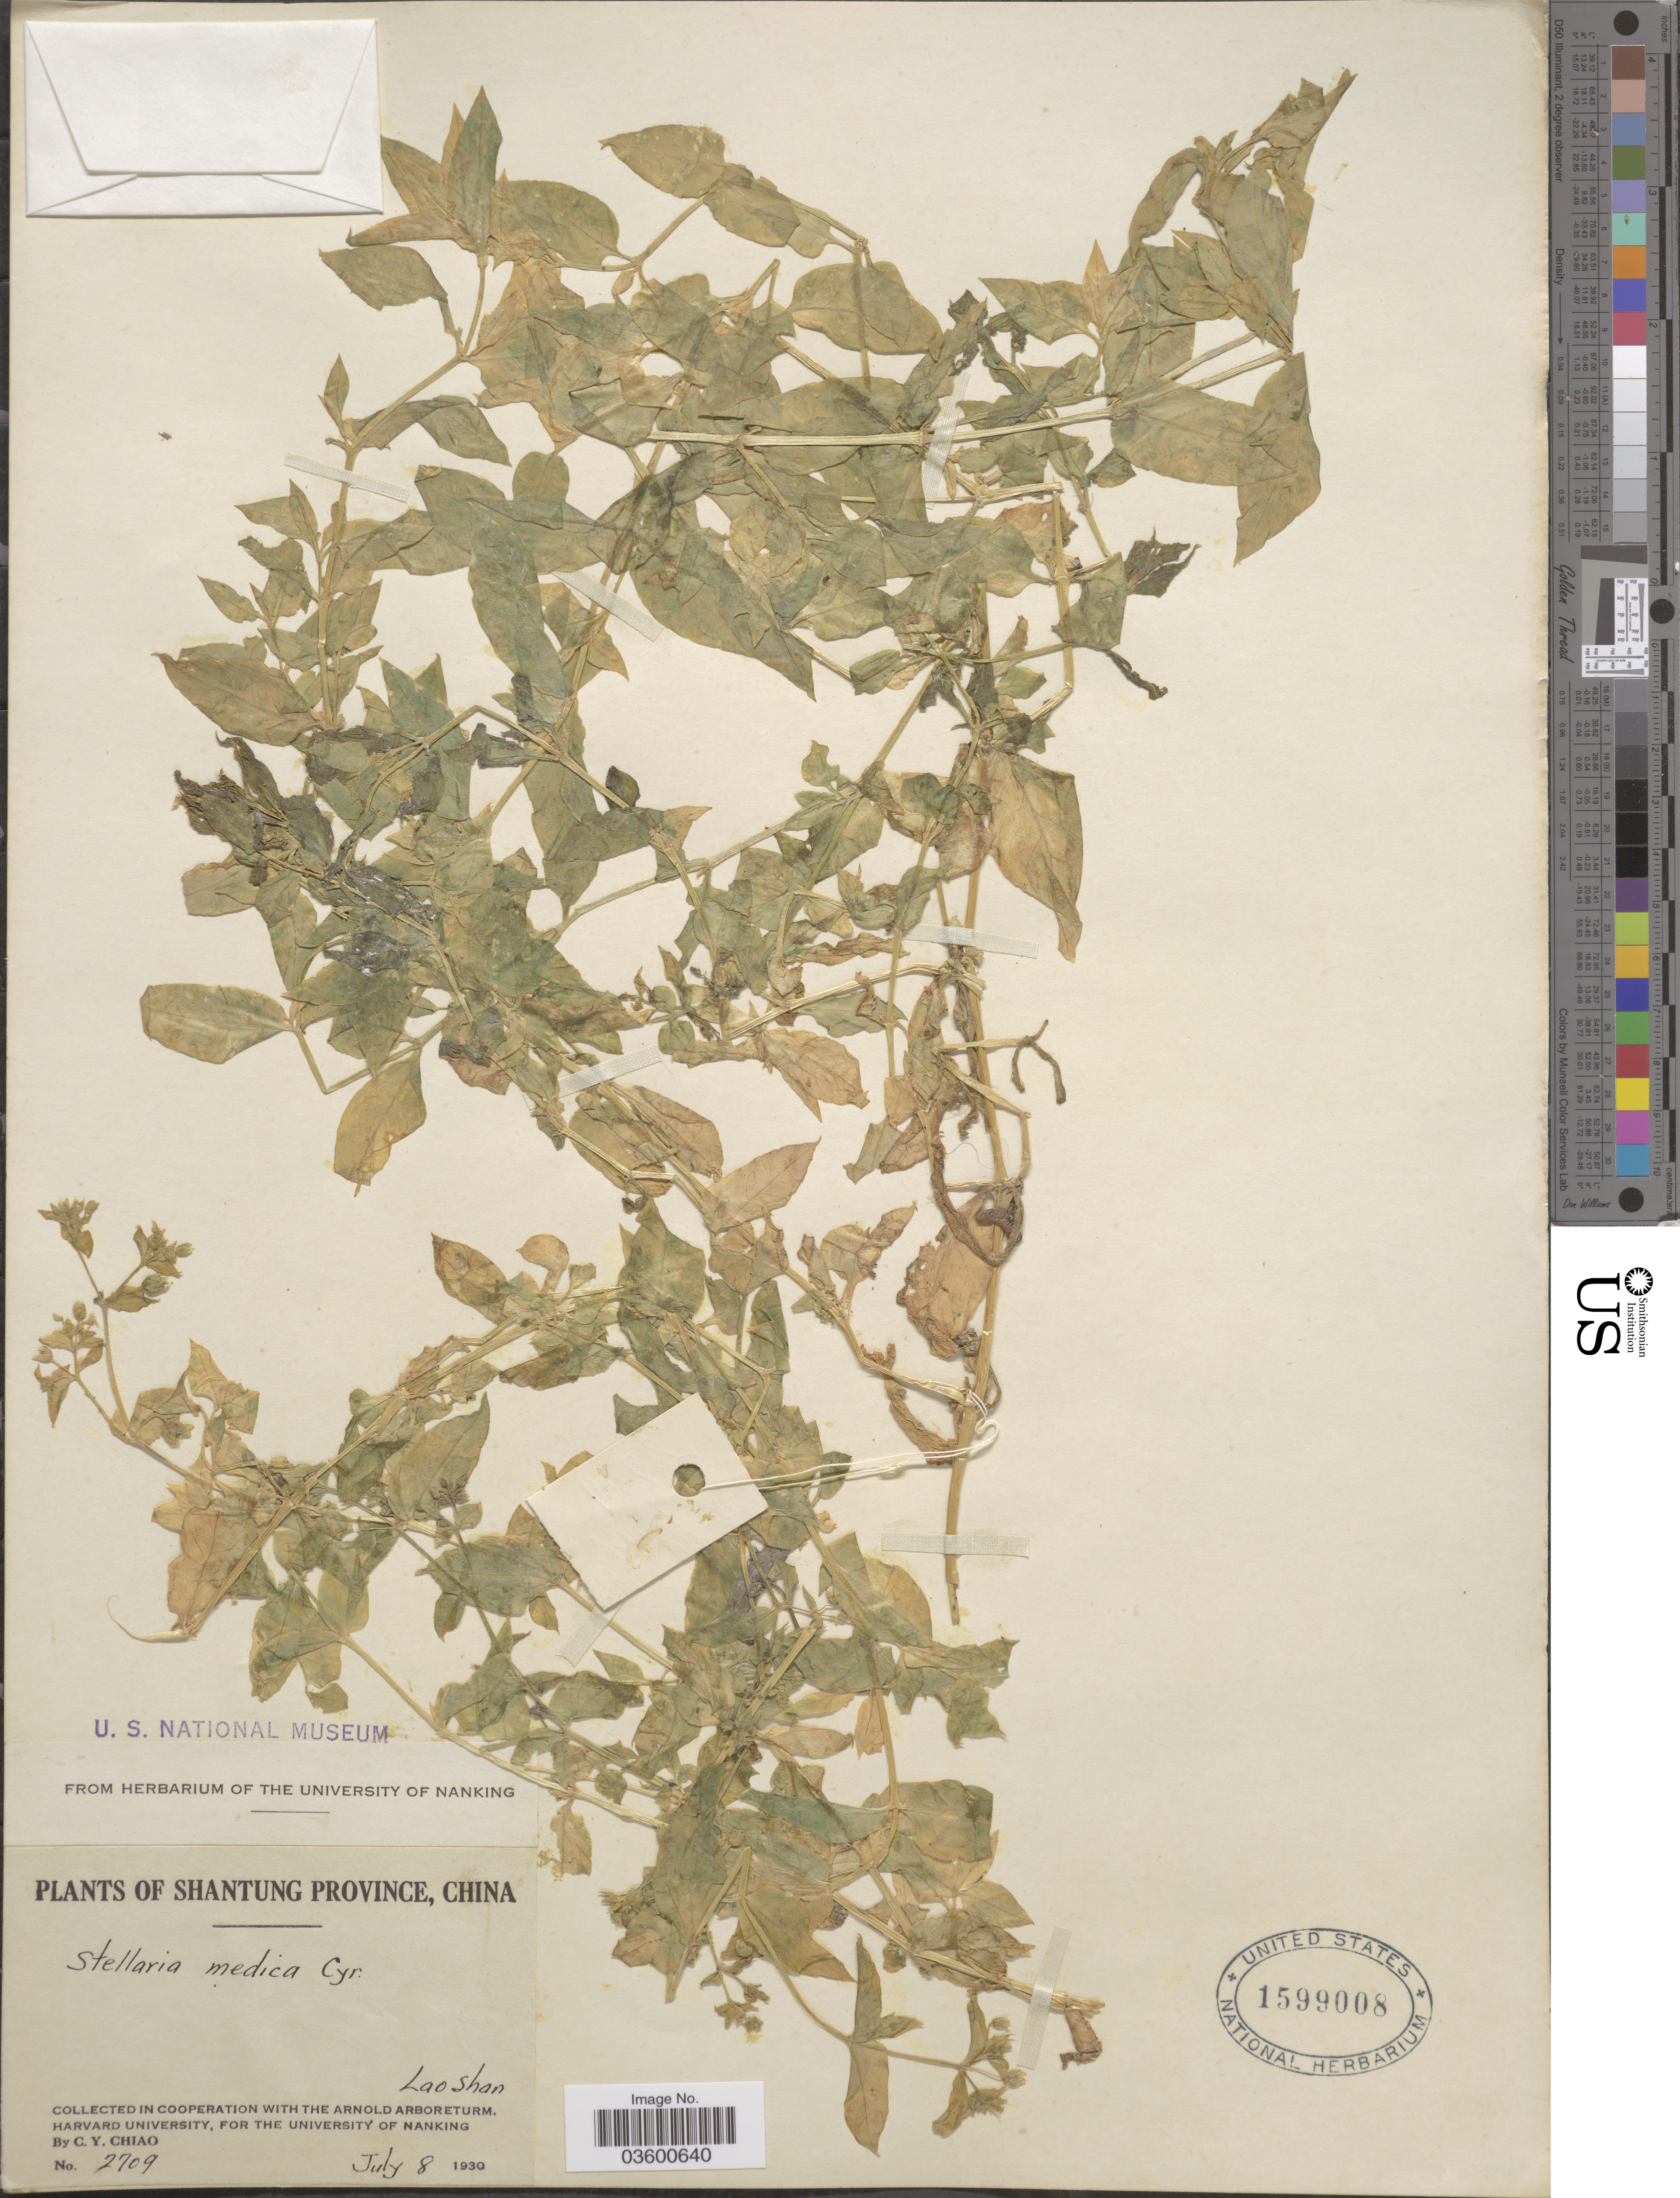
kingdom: Plantae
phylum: Tracheophyta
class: Magnoliopsida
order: Caryophyllales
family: Caryophyllaceae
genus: Stellaria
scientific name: Stellaria media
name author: (L.) Vill.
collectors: C. Y. Chiao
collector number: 2709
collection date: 1930-07-08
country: China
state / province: Shandong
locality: Shantung Province. Lao Shan.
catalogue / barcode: US 1599008